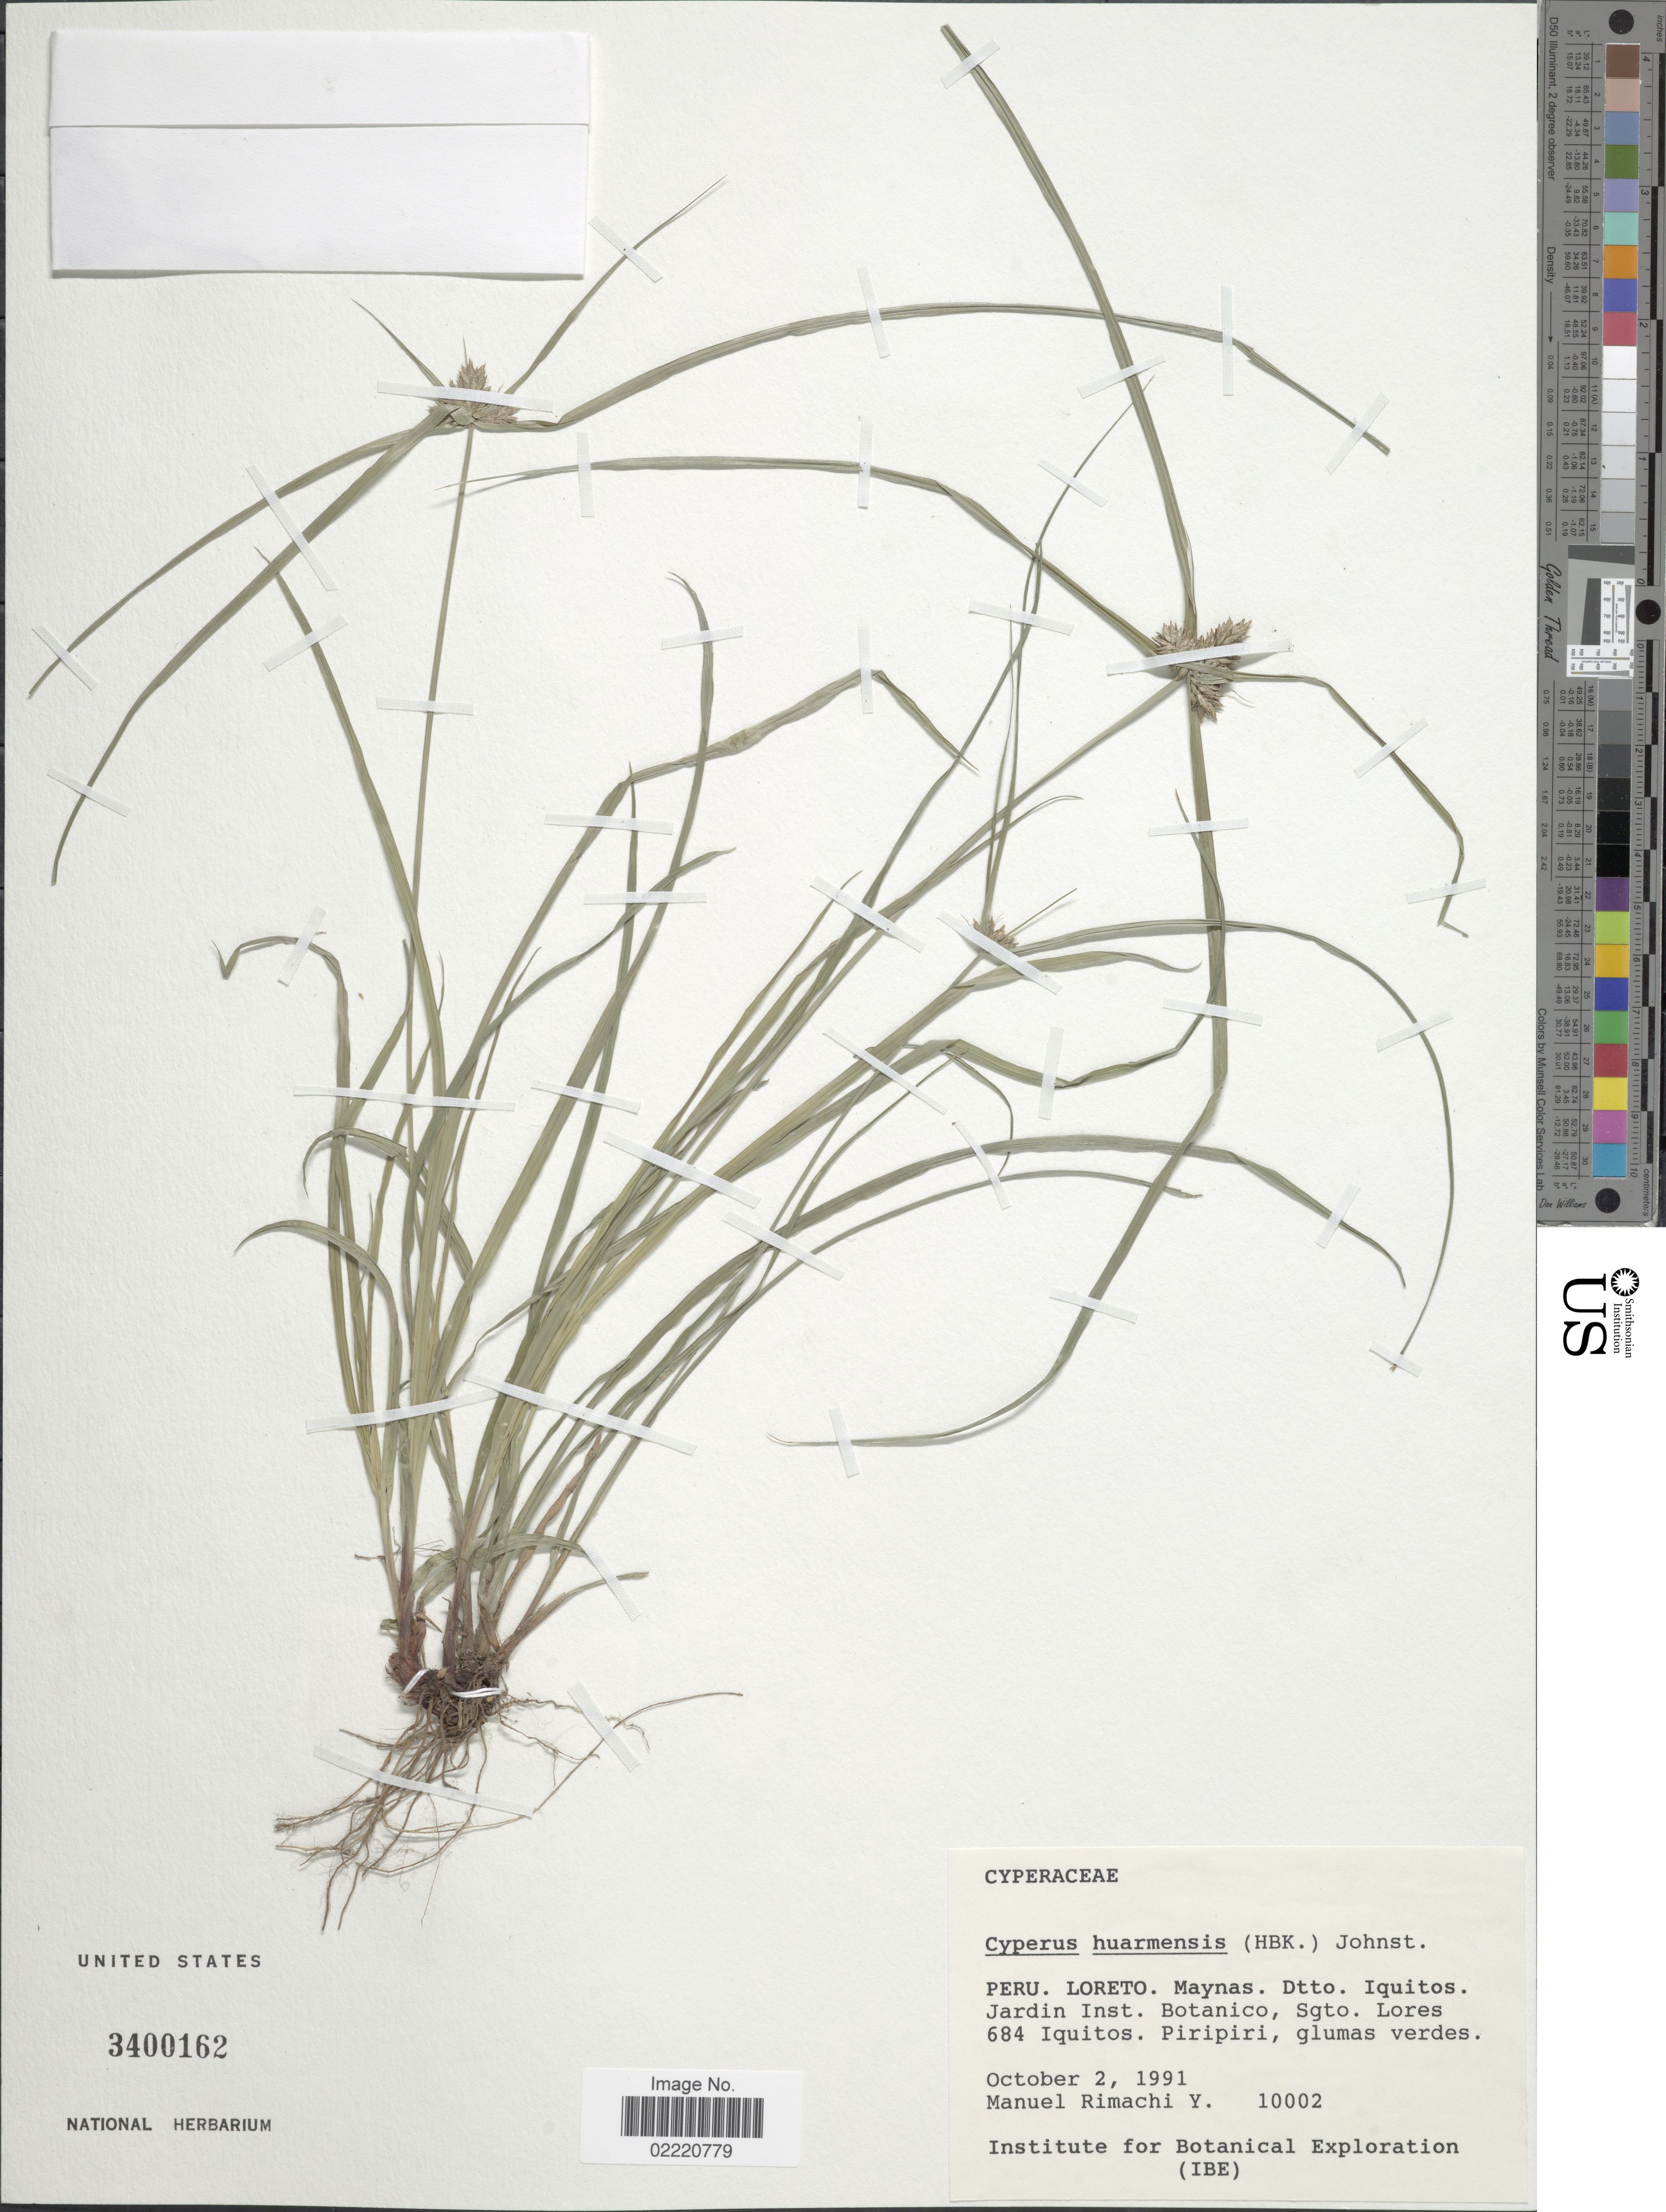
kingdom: Plantae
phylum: Tracheophyta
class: Liliopsida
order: Poales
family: Cyperaceae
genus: Cyperus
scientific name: Cyperus aggregatus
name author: (Willd.) Endl.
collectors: M. Rimachi Y.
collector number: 10002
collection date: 1991-10-02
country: Peru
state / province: Loreto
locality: Maynas, Dtto Iquitos, Jardin Inst. Botanico, Sgto. Lores 684 Iquitos, Piripiri, glumas verdes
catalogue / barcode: US 3400162